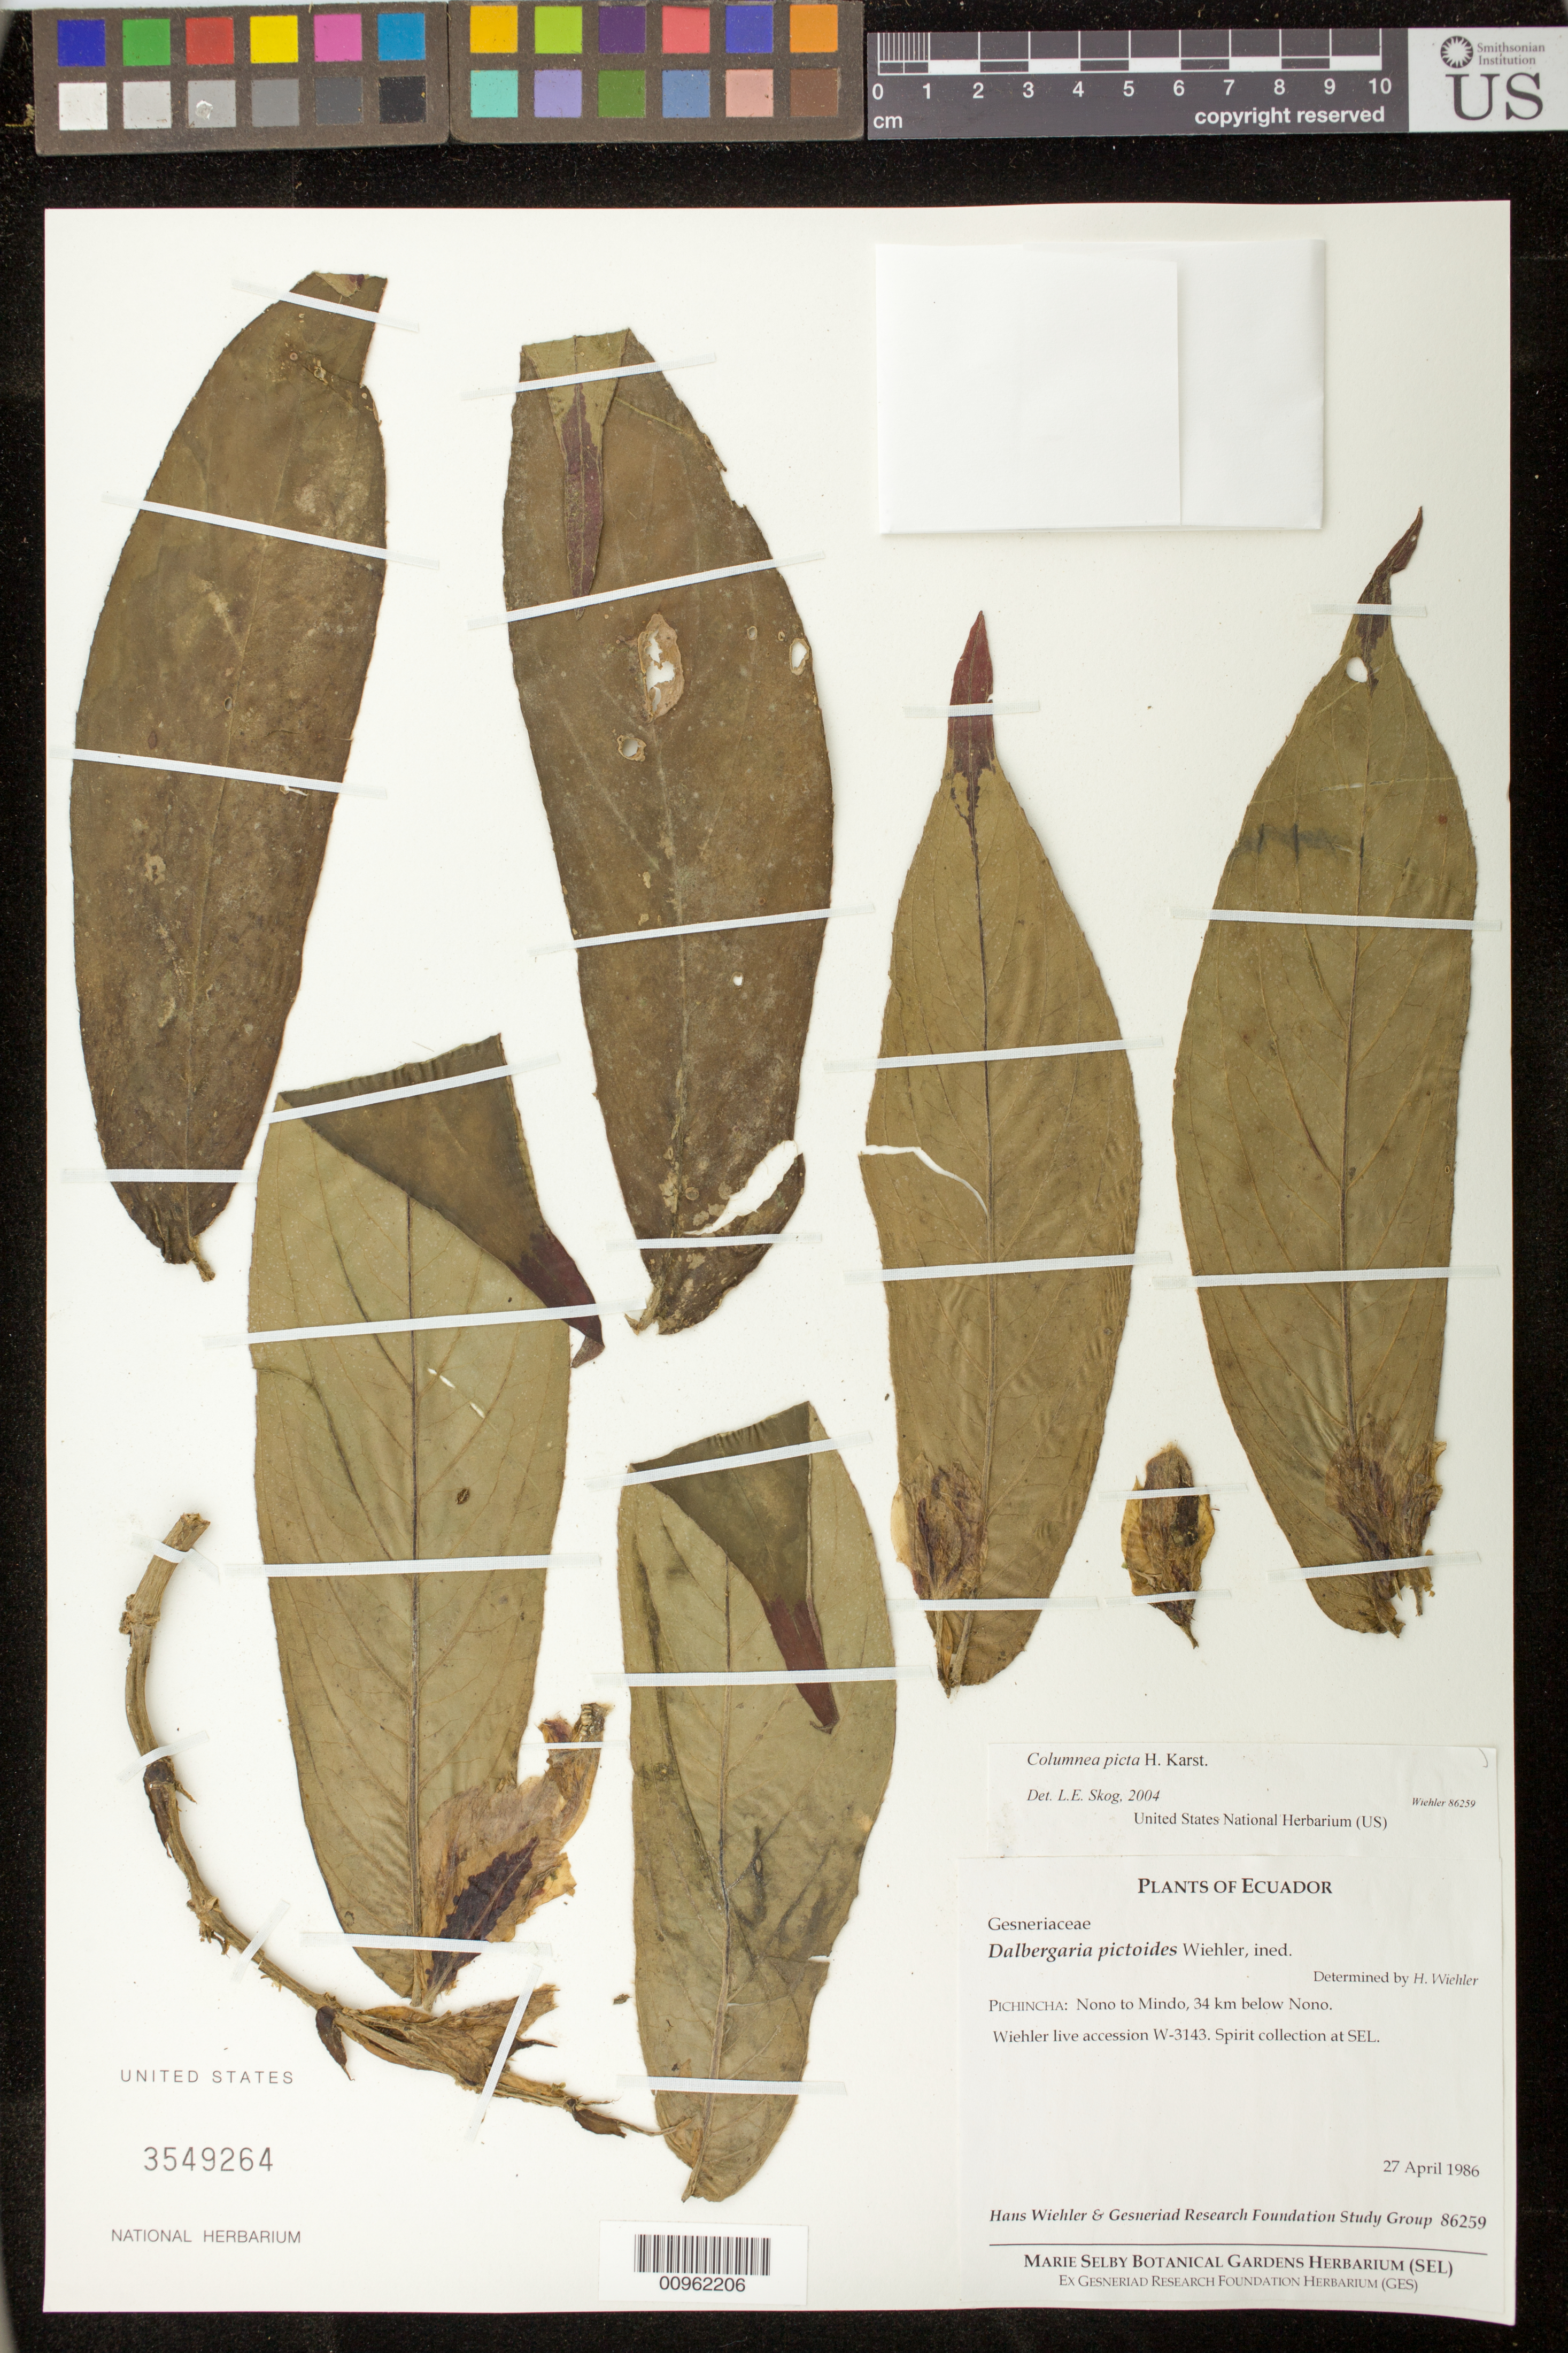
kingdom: Plantae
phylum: Tracheophyta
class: Magnoliopsida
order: Lamiales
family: Gesneriaceae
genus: Columnea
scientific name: Columnea karsteniana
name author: Singh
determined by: Skog, Laurence E.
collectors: H. J. Wiehler & GRF Study Group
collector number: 86259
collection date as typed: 27 Apr 1986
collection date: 1986-04-27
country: Ecuador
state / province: Pichincha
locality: Pichincha: Nono to Mindo, 34 km below Nono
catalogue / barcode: US 3549264